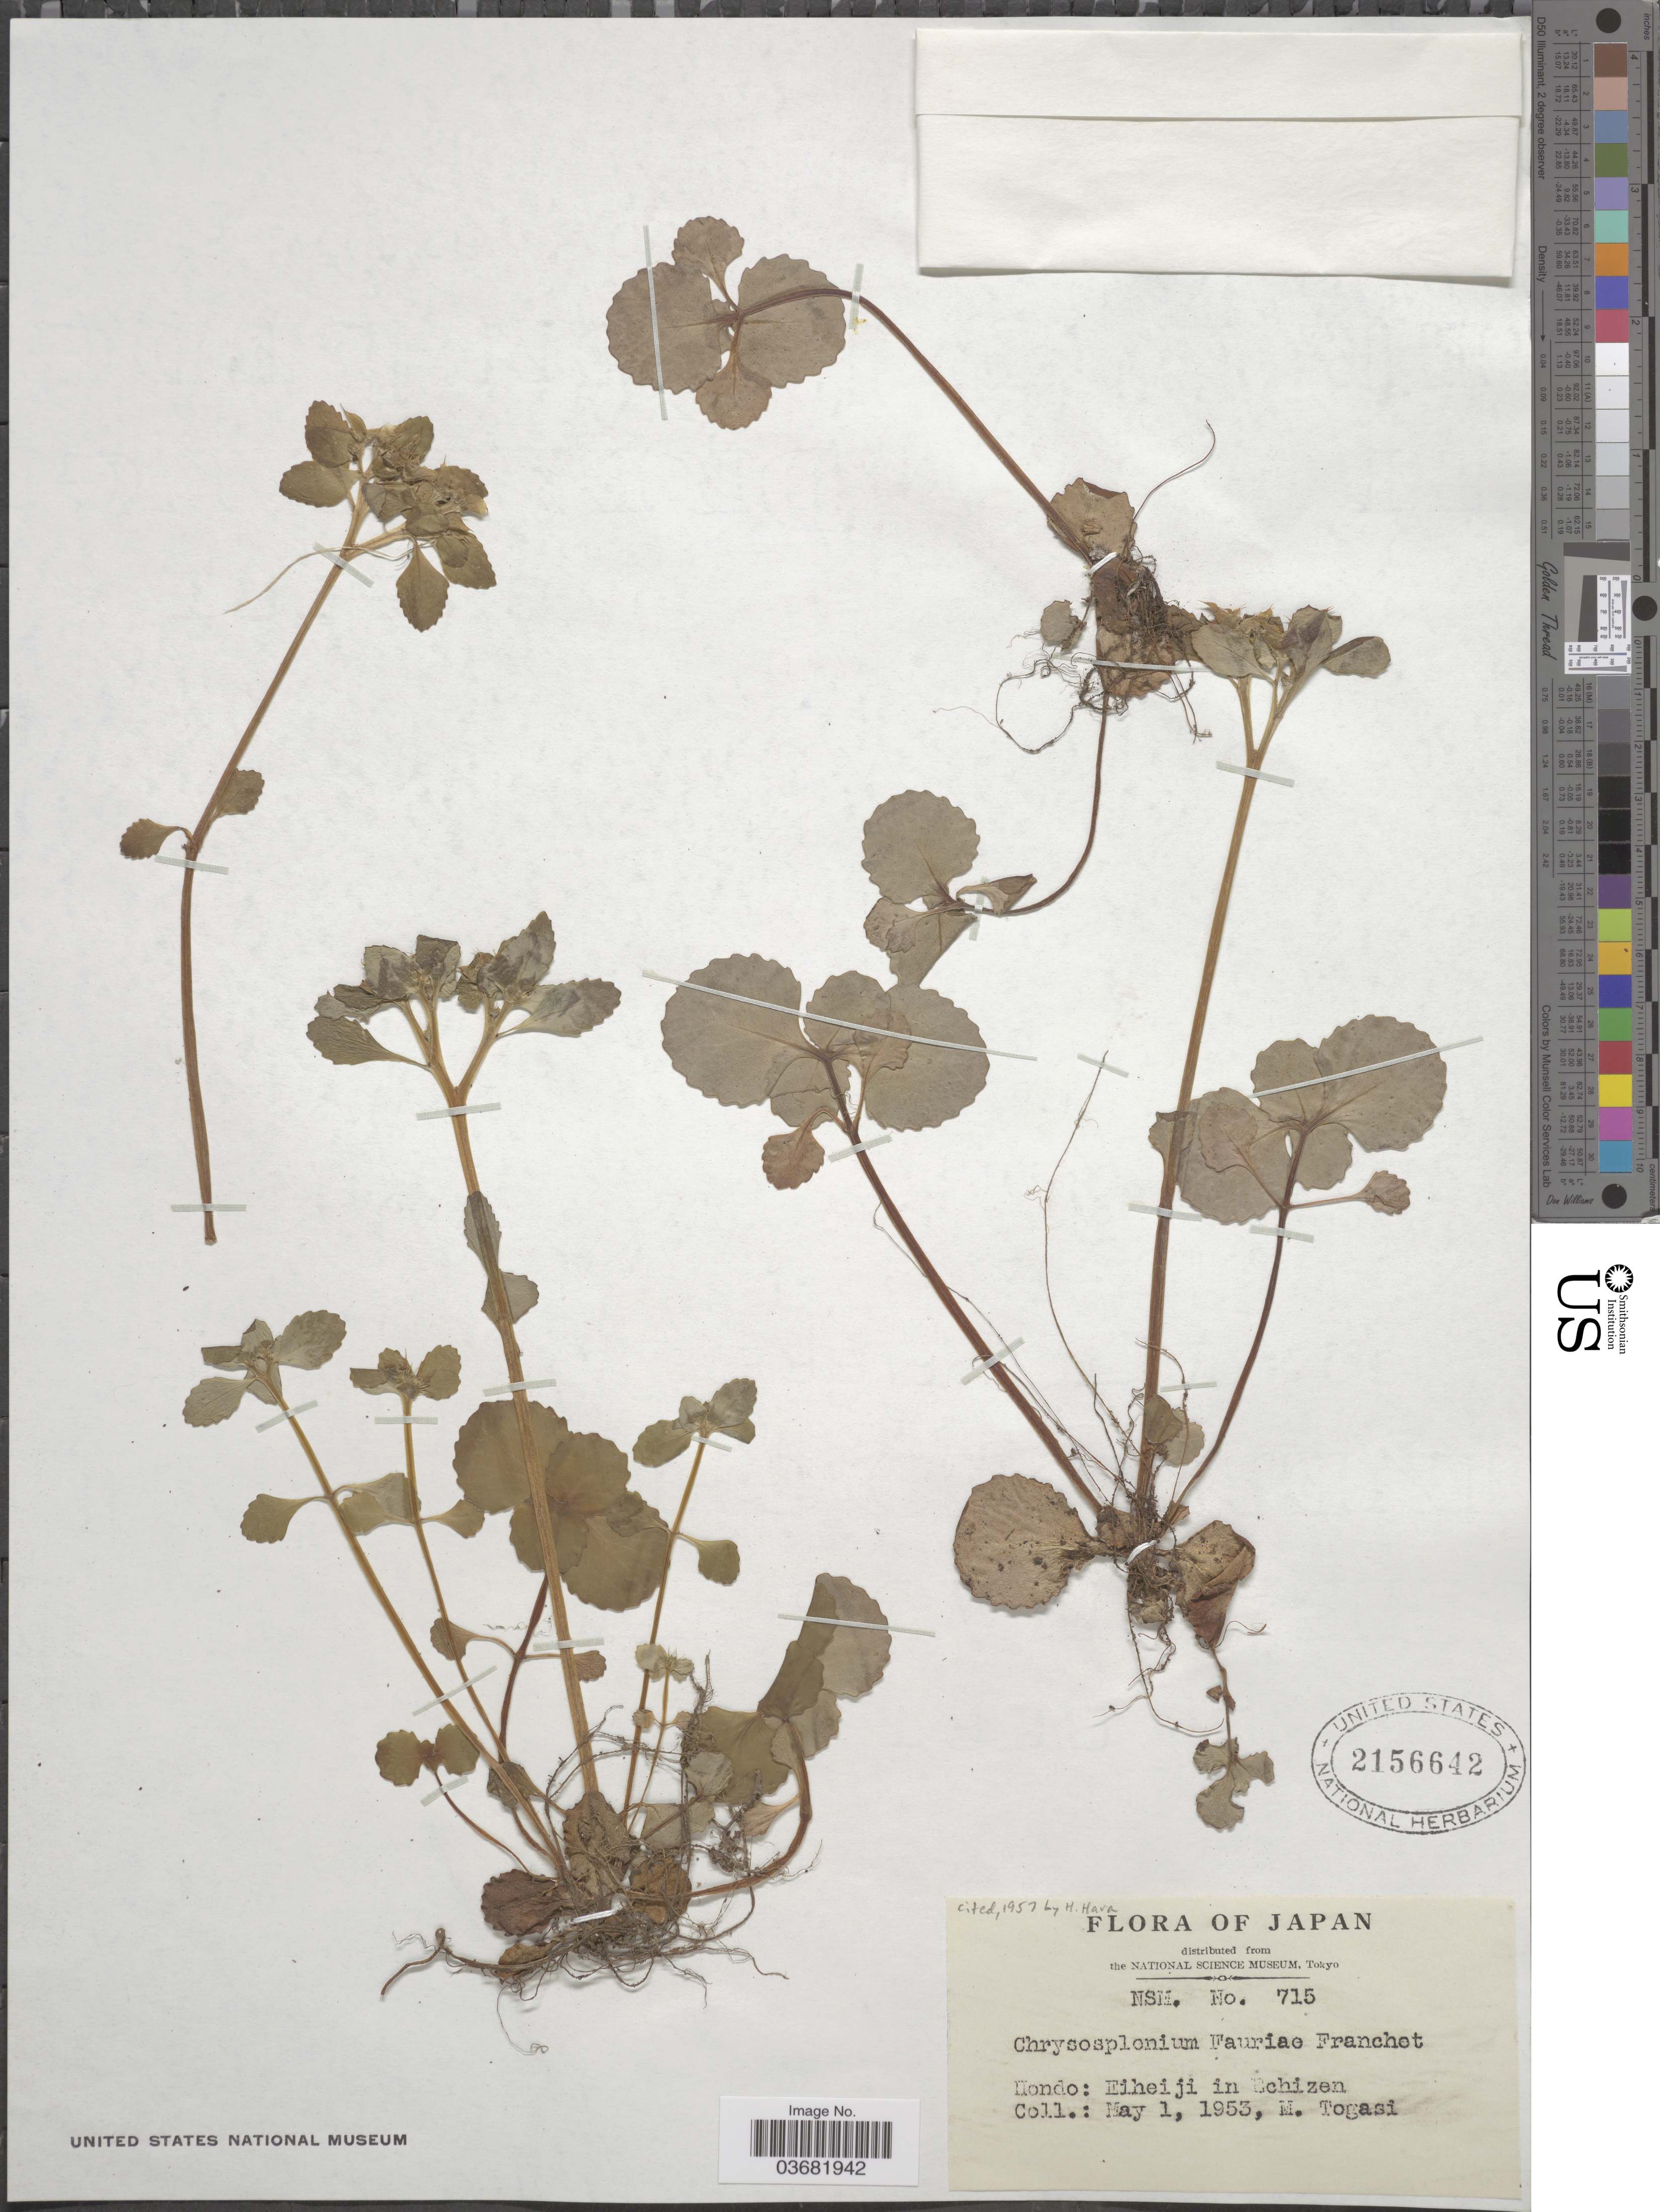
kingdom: Plantae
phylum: Tracheophyta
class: Magnoliopsida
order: Saxifragales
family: Saxifragaceae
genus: Chrysosplenium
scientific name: Chrysosplenium fauriae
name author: Franch.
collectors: M. Togasi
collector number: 715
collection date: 1953-05-01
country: Japan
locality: Hondo: Eiheiji in Echizen.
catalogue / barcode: US 2156642